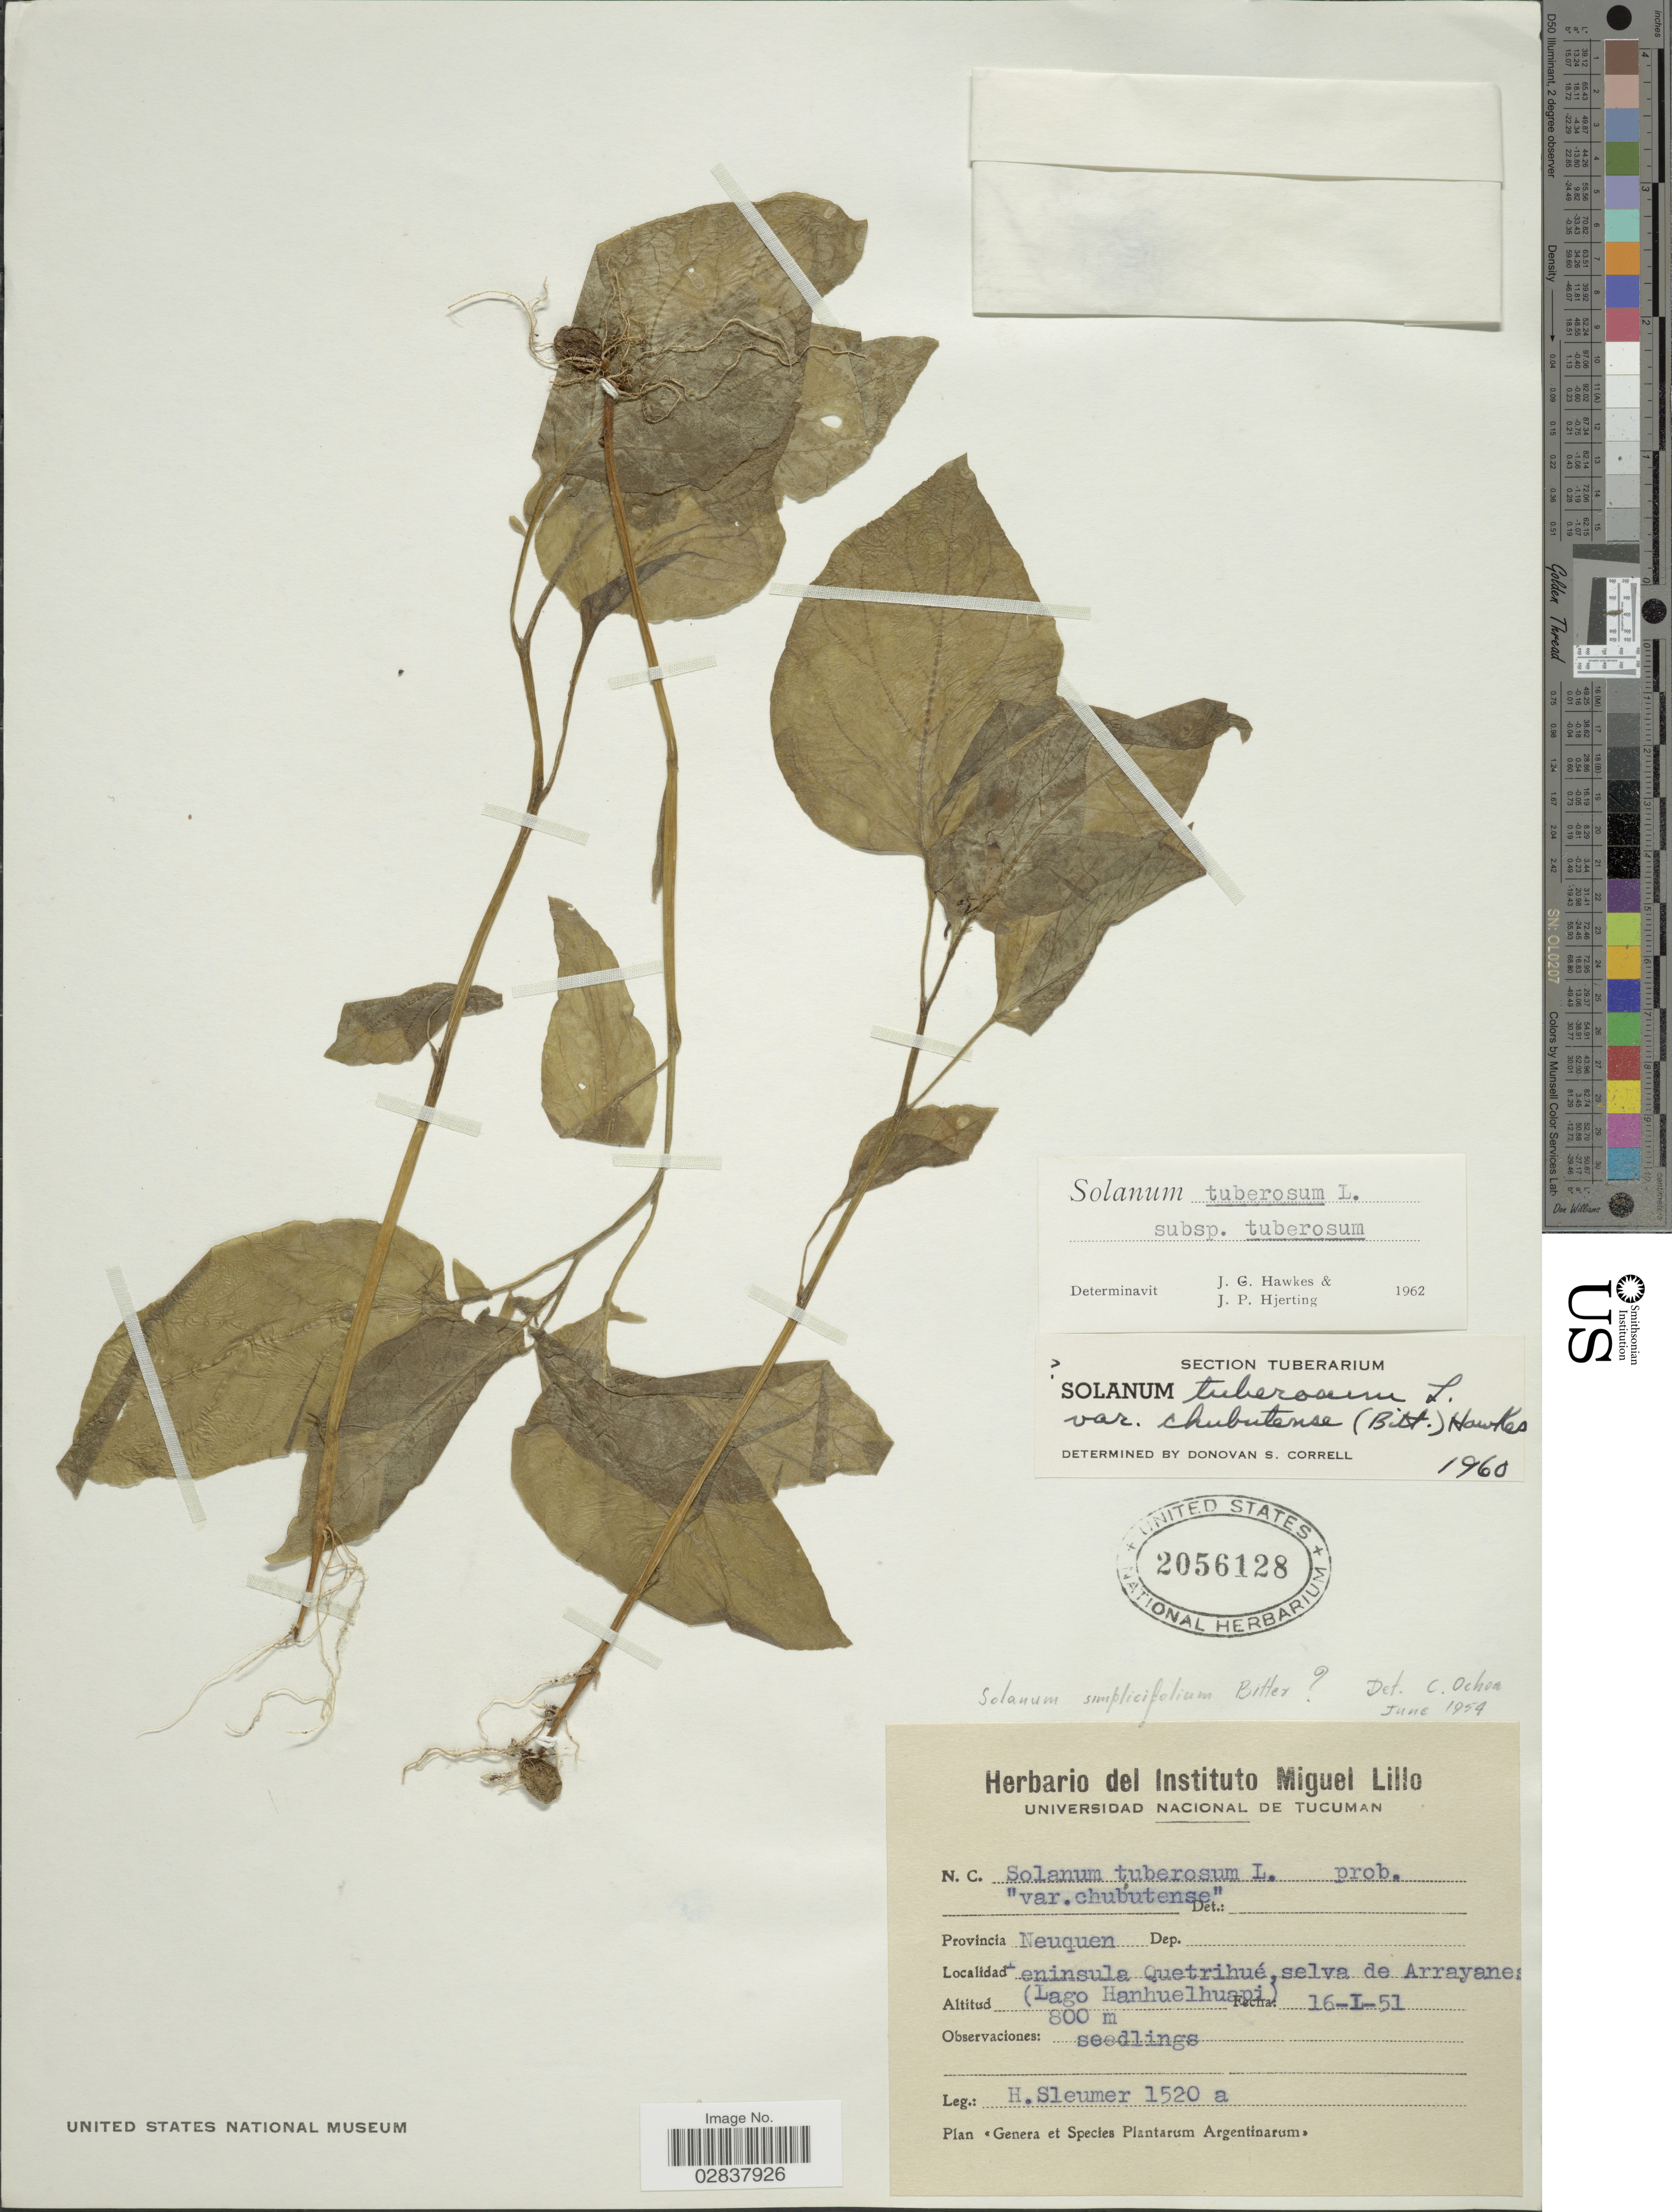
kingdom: Plantae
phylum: Tracheophyta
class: Magnoliopsida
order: Solanales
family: Solanaceae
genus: Solanum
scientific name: Solanum tuberosum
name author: L.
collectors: H. O. Sleumer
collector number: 1520a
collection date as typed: Transcribed d/m/y: 16/1/51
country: Argentina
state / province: Neuquen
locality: Peninsula Quetrihué, selva de Arrayanes (Lago Hanhuelhuapi).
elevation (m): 800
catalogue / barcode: US 2056128